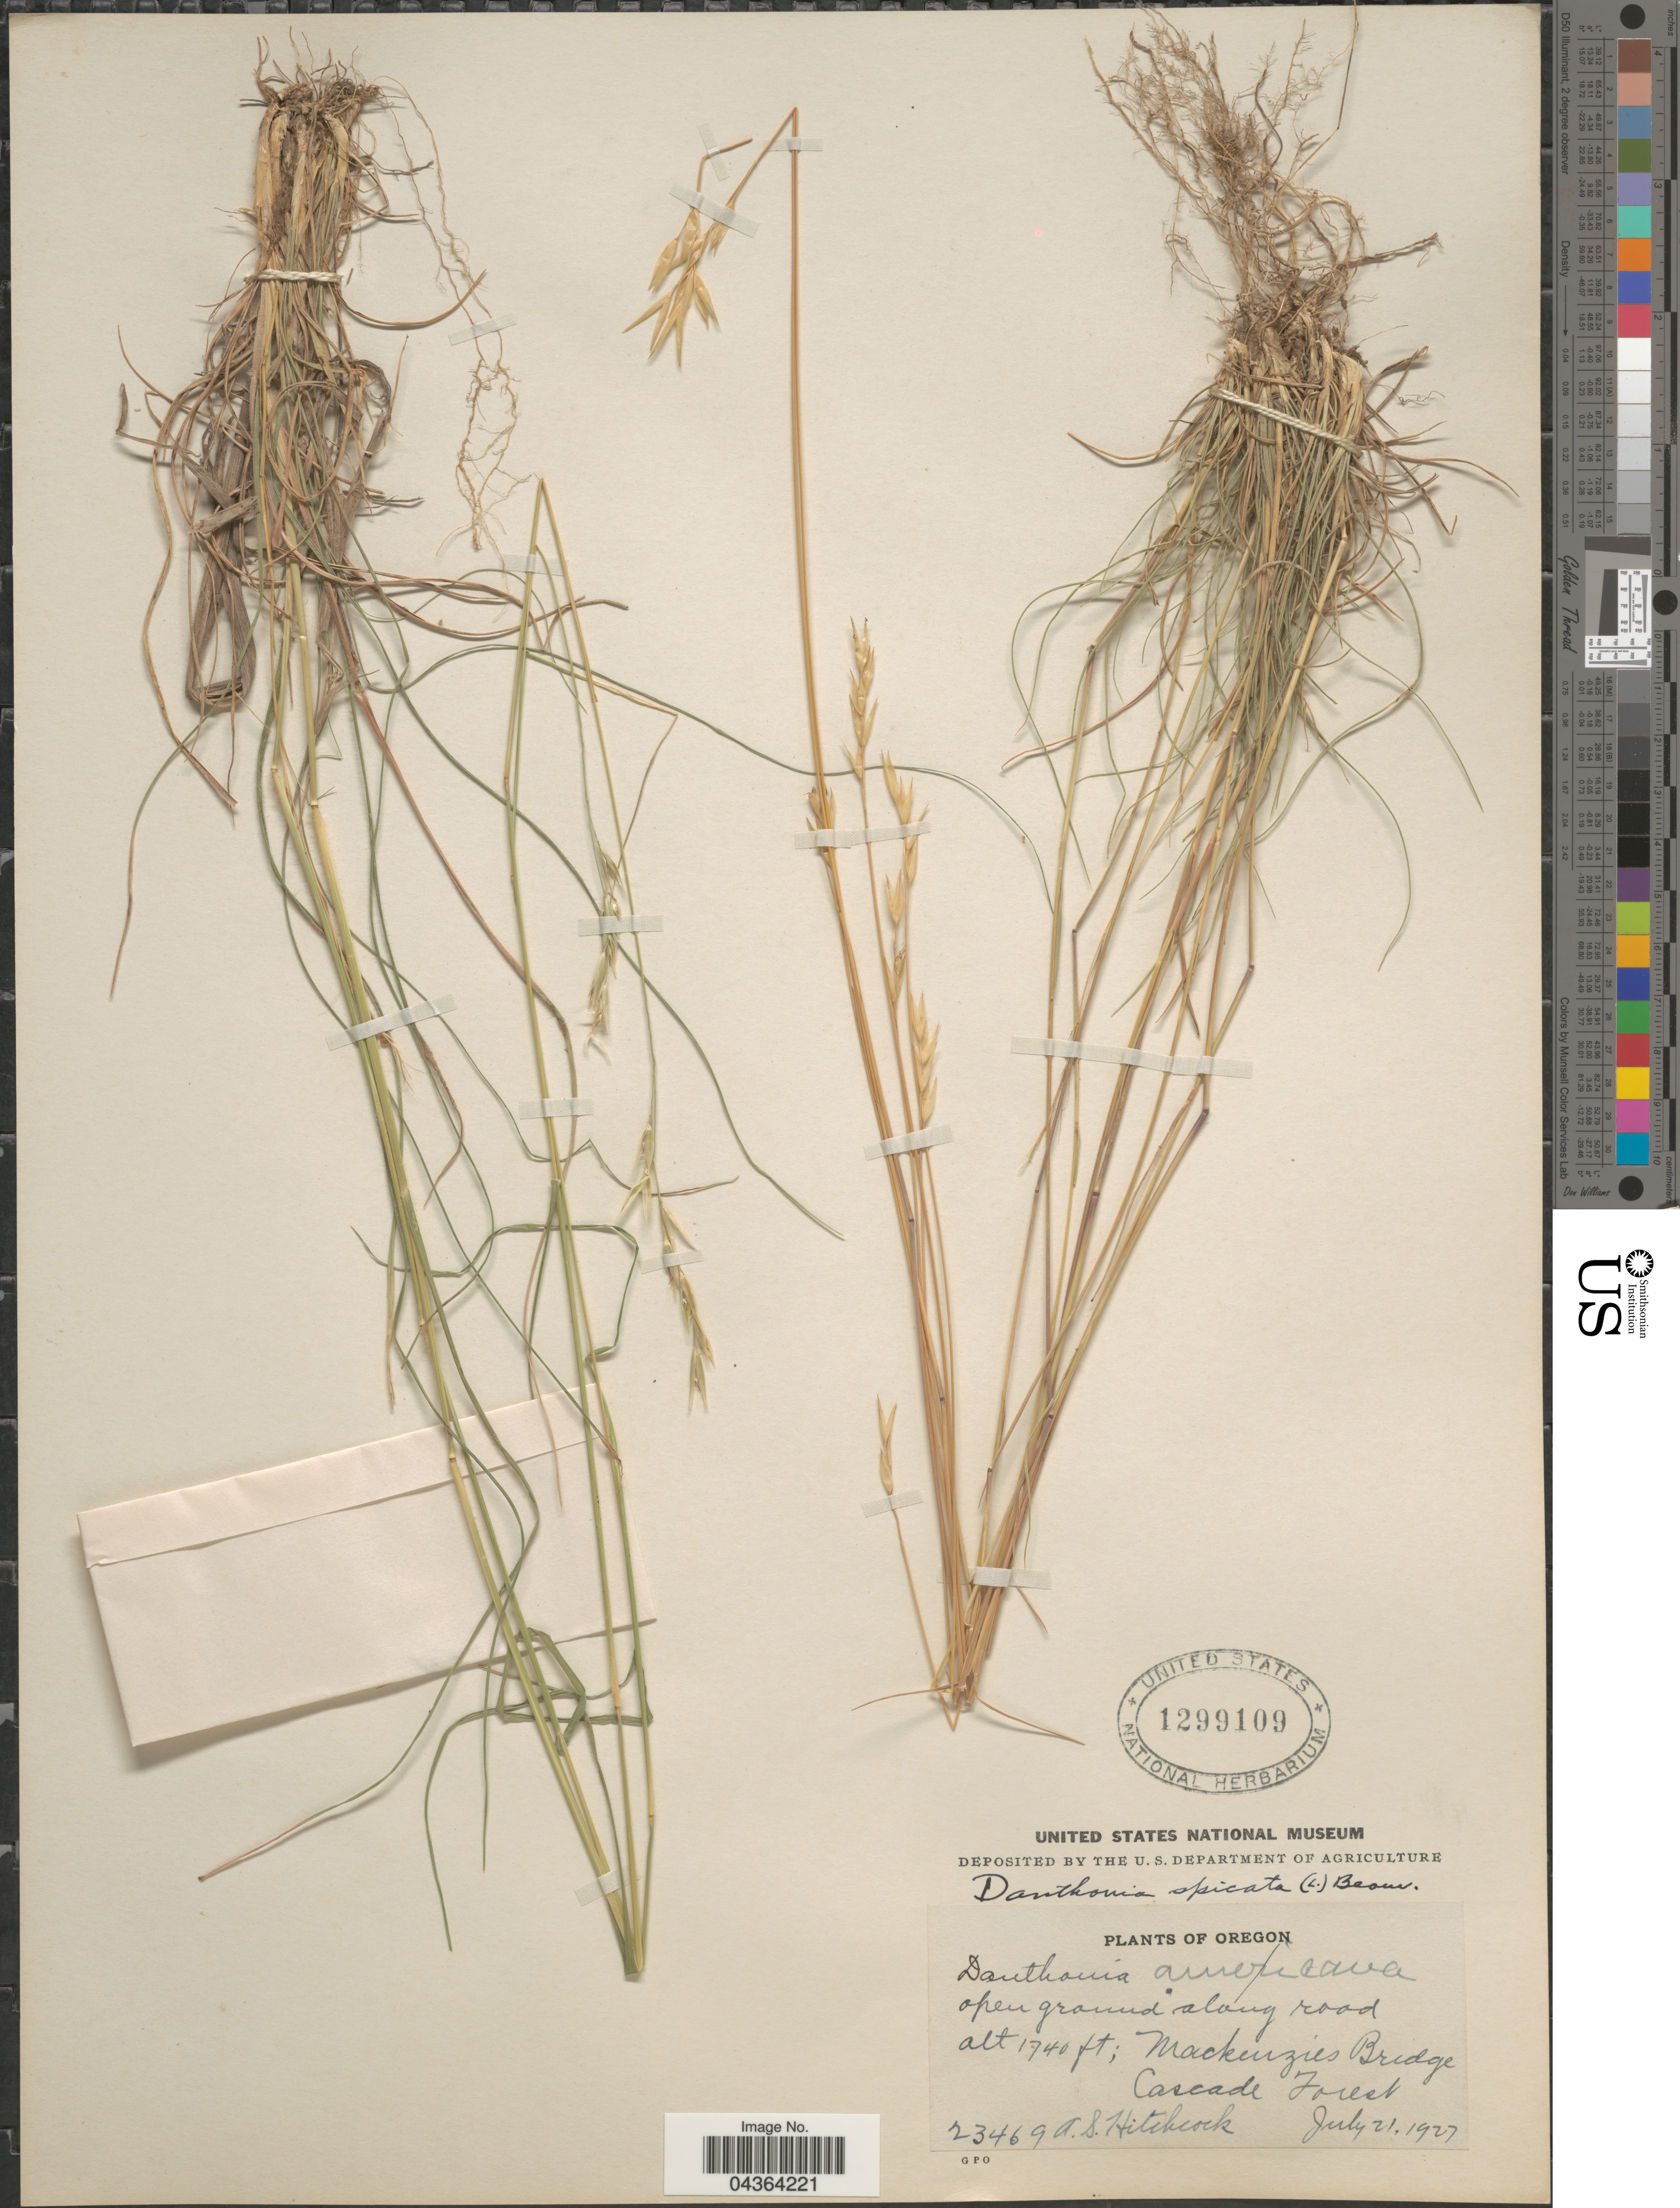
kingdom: Plantae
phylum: Tracheophyta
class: Liliopsida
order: Poales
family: Poaceae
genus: Danthonia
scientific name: Danthonia spicata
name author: (L.) P. Beauv. ex Roem. & Schult.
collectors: A. S. Hitchcock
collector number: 23469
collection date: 1927-07-21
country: United States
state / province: Oregon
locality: Mackenzies Bridge. Cascade Forest.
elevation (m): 530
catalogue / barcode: US 1299109